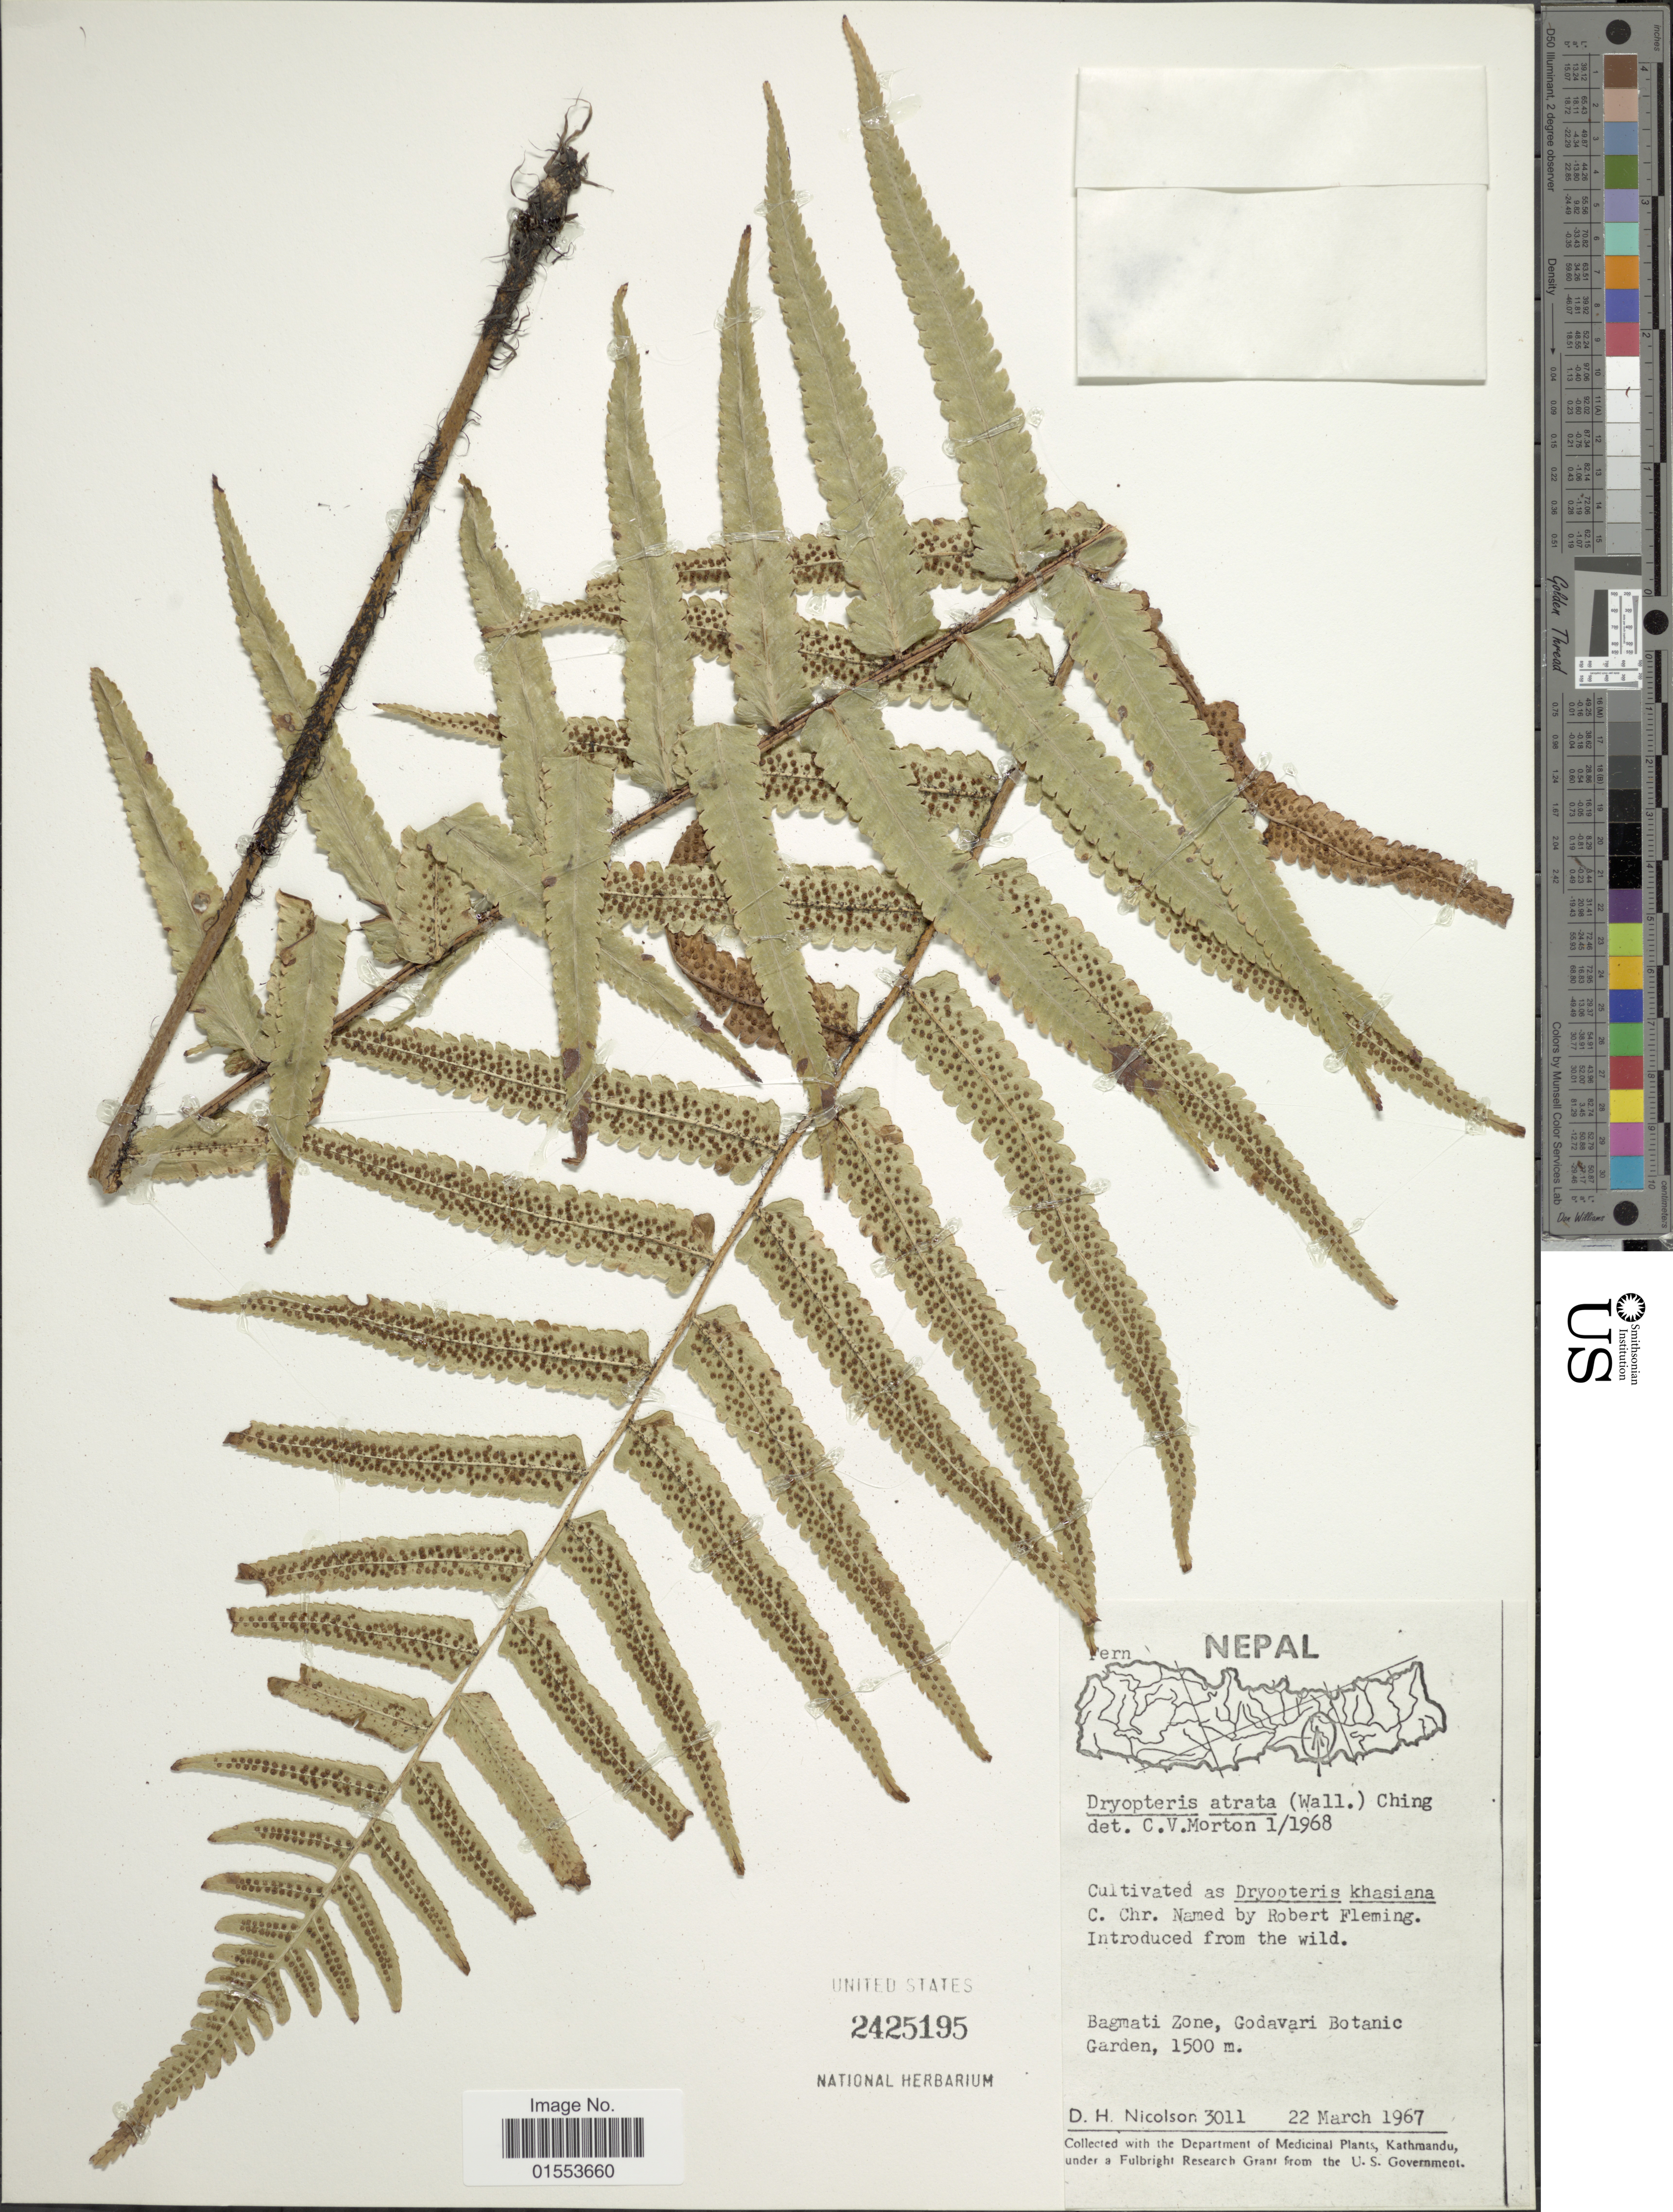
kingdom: Plantae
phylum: Tracheophyta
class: Polypodiopsida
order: Polypodiales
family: Dryopteridaceae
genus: Dryopteris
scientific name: Dryopteris atrata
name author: (Wall. ex Kunze) Ching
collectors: D. H. Nicolson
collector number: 3011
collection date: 1967-03-22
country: Nepal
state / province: Bagmati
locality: Nepal. Bagmati Zone, Godavari Botanical Garden.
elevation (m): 1500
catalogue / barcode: US 2425195